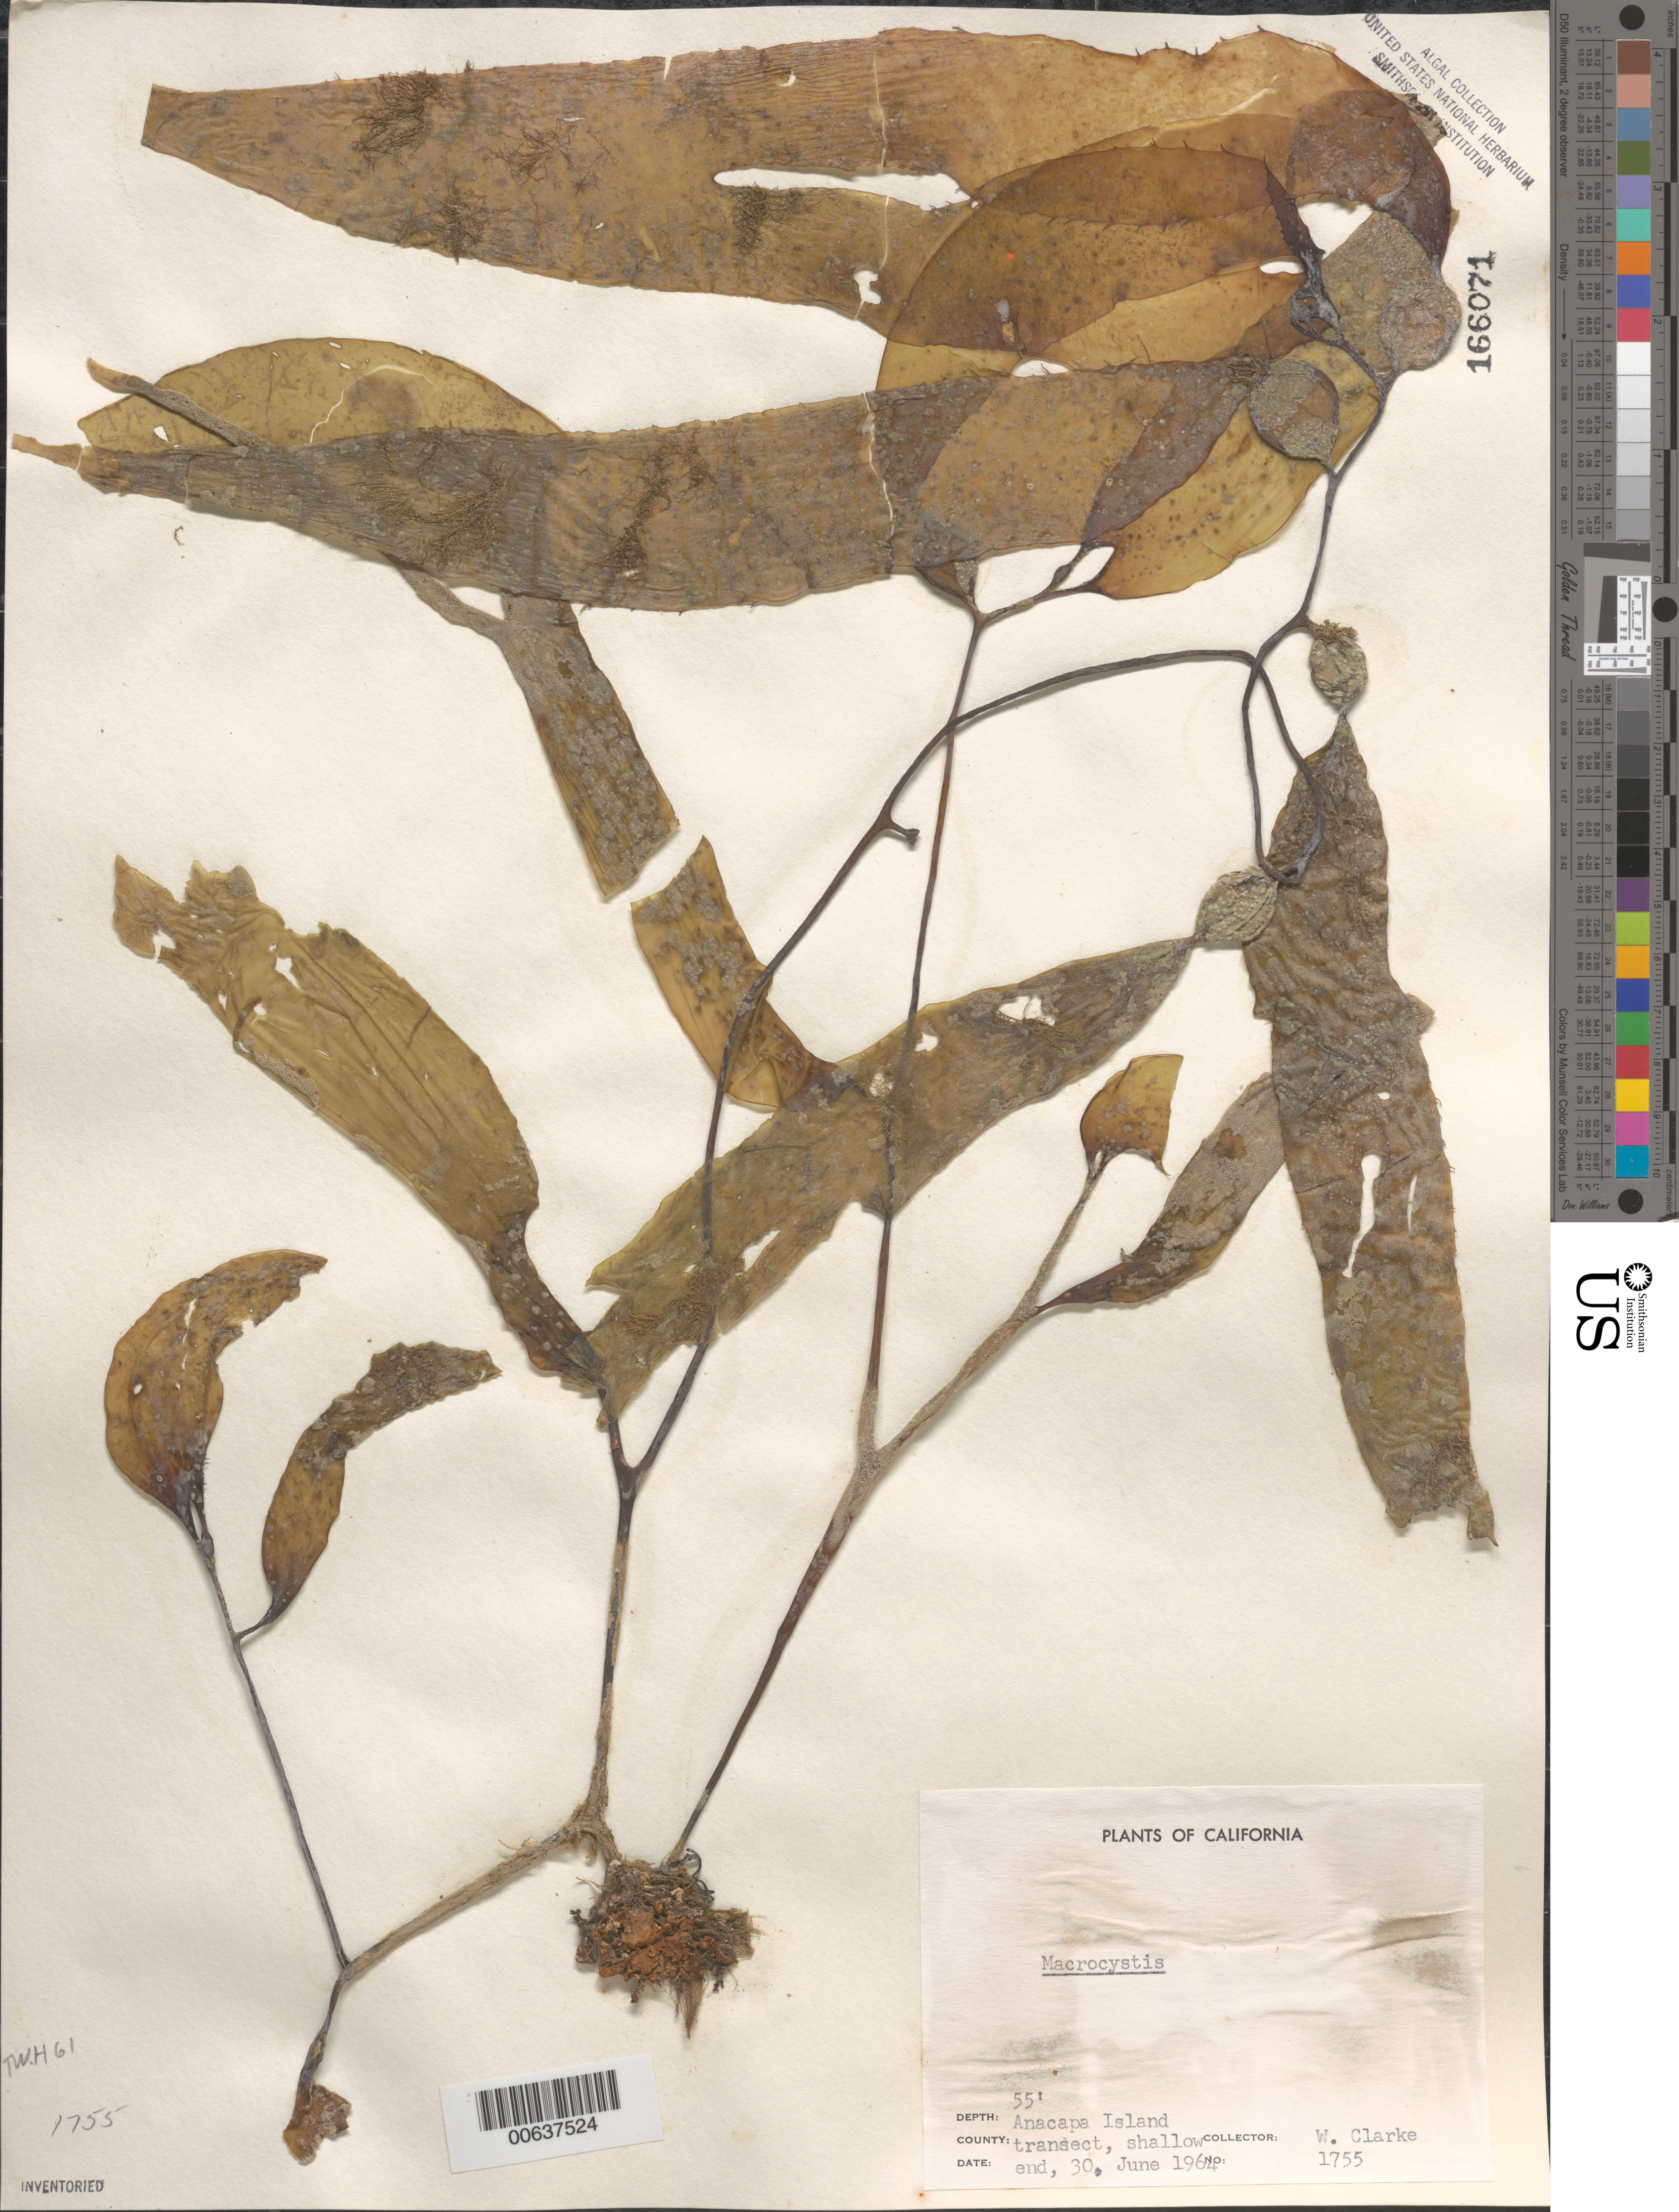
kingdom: Chromista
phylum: Ochrophyta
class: Phaeophyceae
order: Laminariales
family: Laminariaceae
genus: Macrocystis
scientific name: Macrocystis sp.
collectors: W. Clarke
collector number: Neushul 1755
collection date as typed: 30 Jun 1964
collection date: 1964-06-30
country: United States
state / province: California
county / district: Ventura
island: Anacapa Island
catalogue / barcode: US 166071